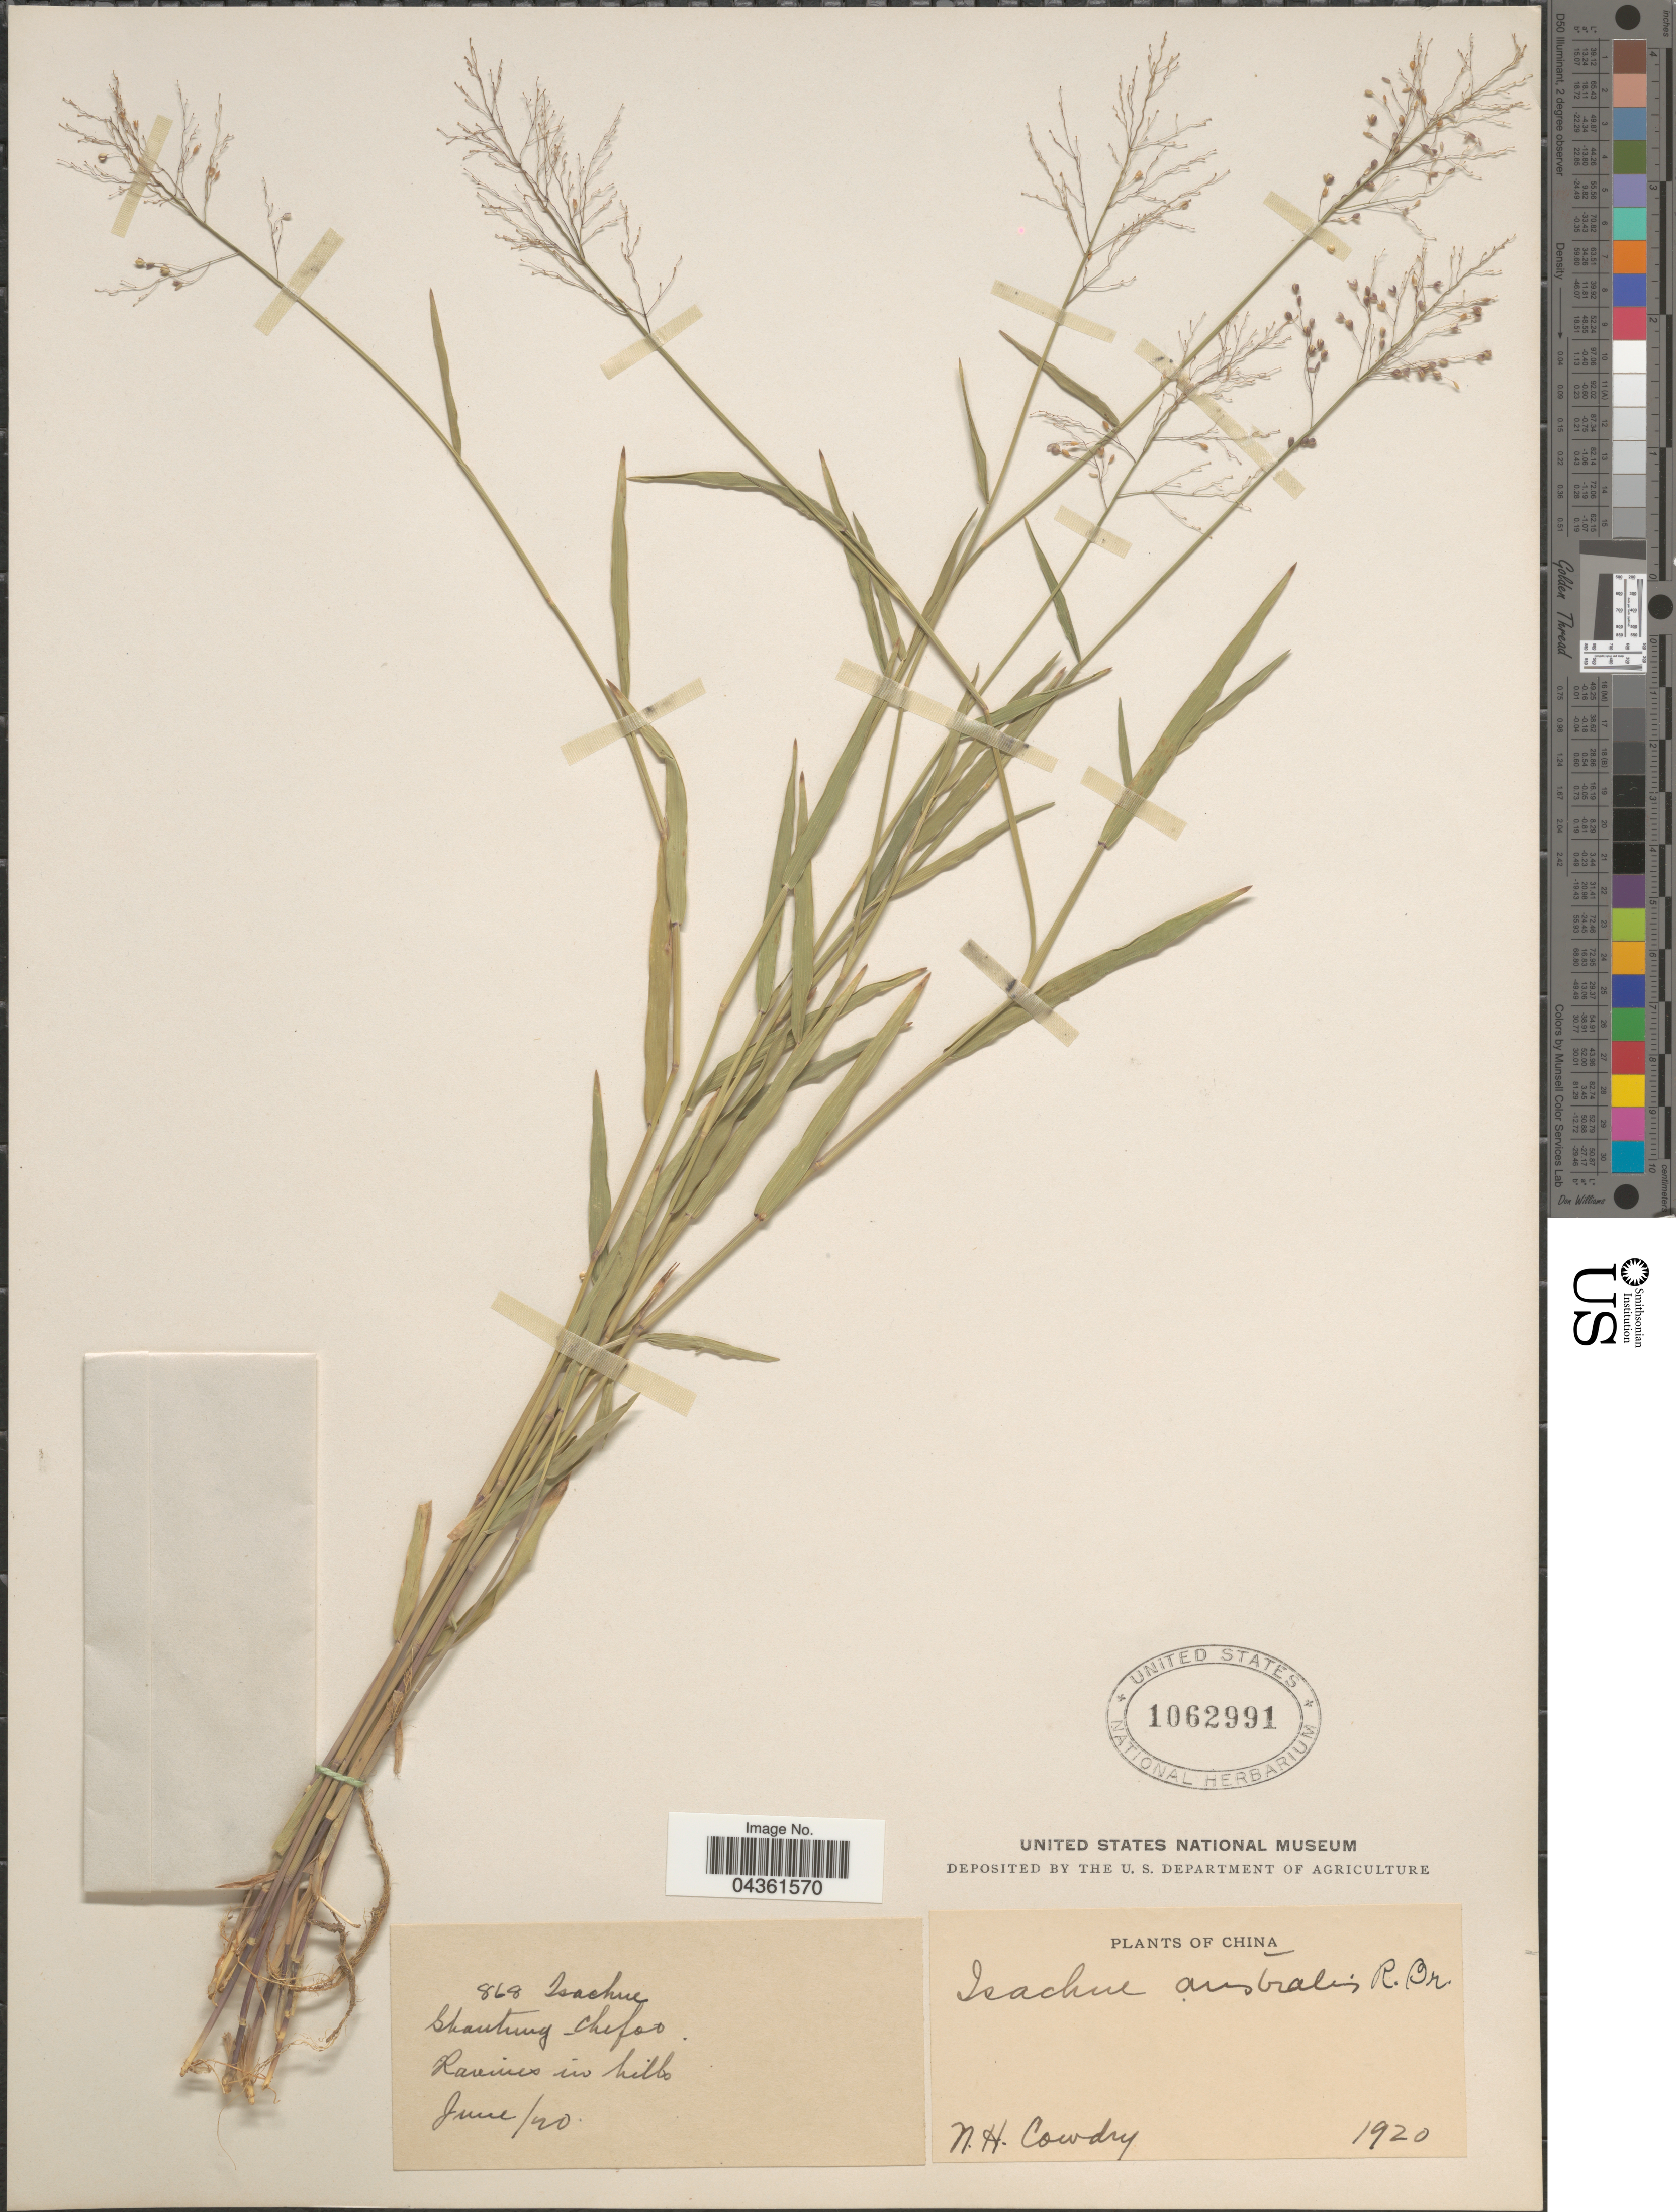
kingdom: Plantae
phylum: Tracheophyta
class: Liliopsida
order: Poales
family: Poaceae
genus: Isachne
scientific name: Isachne globosa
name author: (Thunb.) Kuntze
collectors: N. H. Cowdry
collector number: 868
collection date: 1920-06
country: China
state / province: Shandong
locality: Shantung. Chefoo.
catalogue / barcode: US 1062991